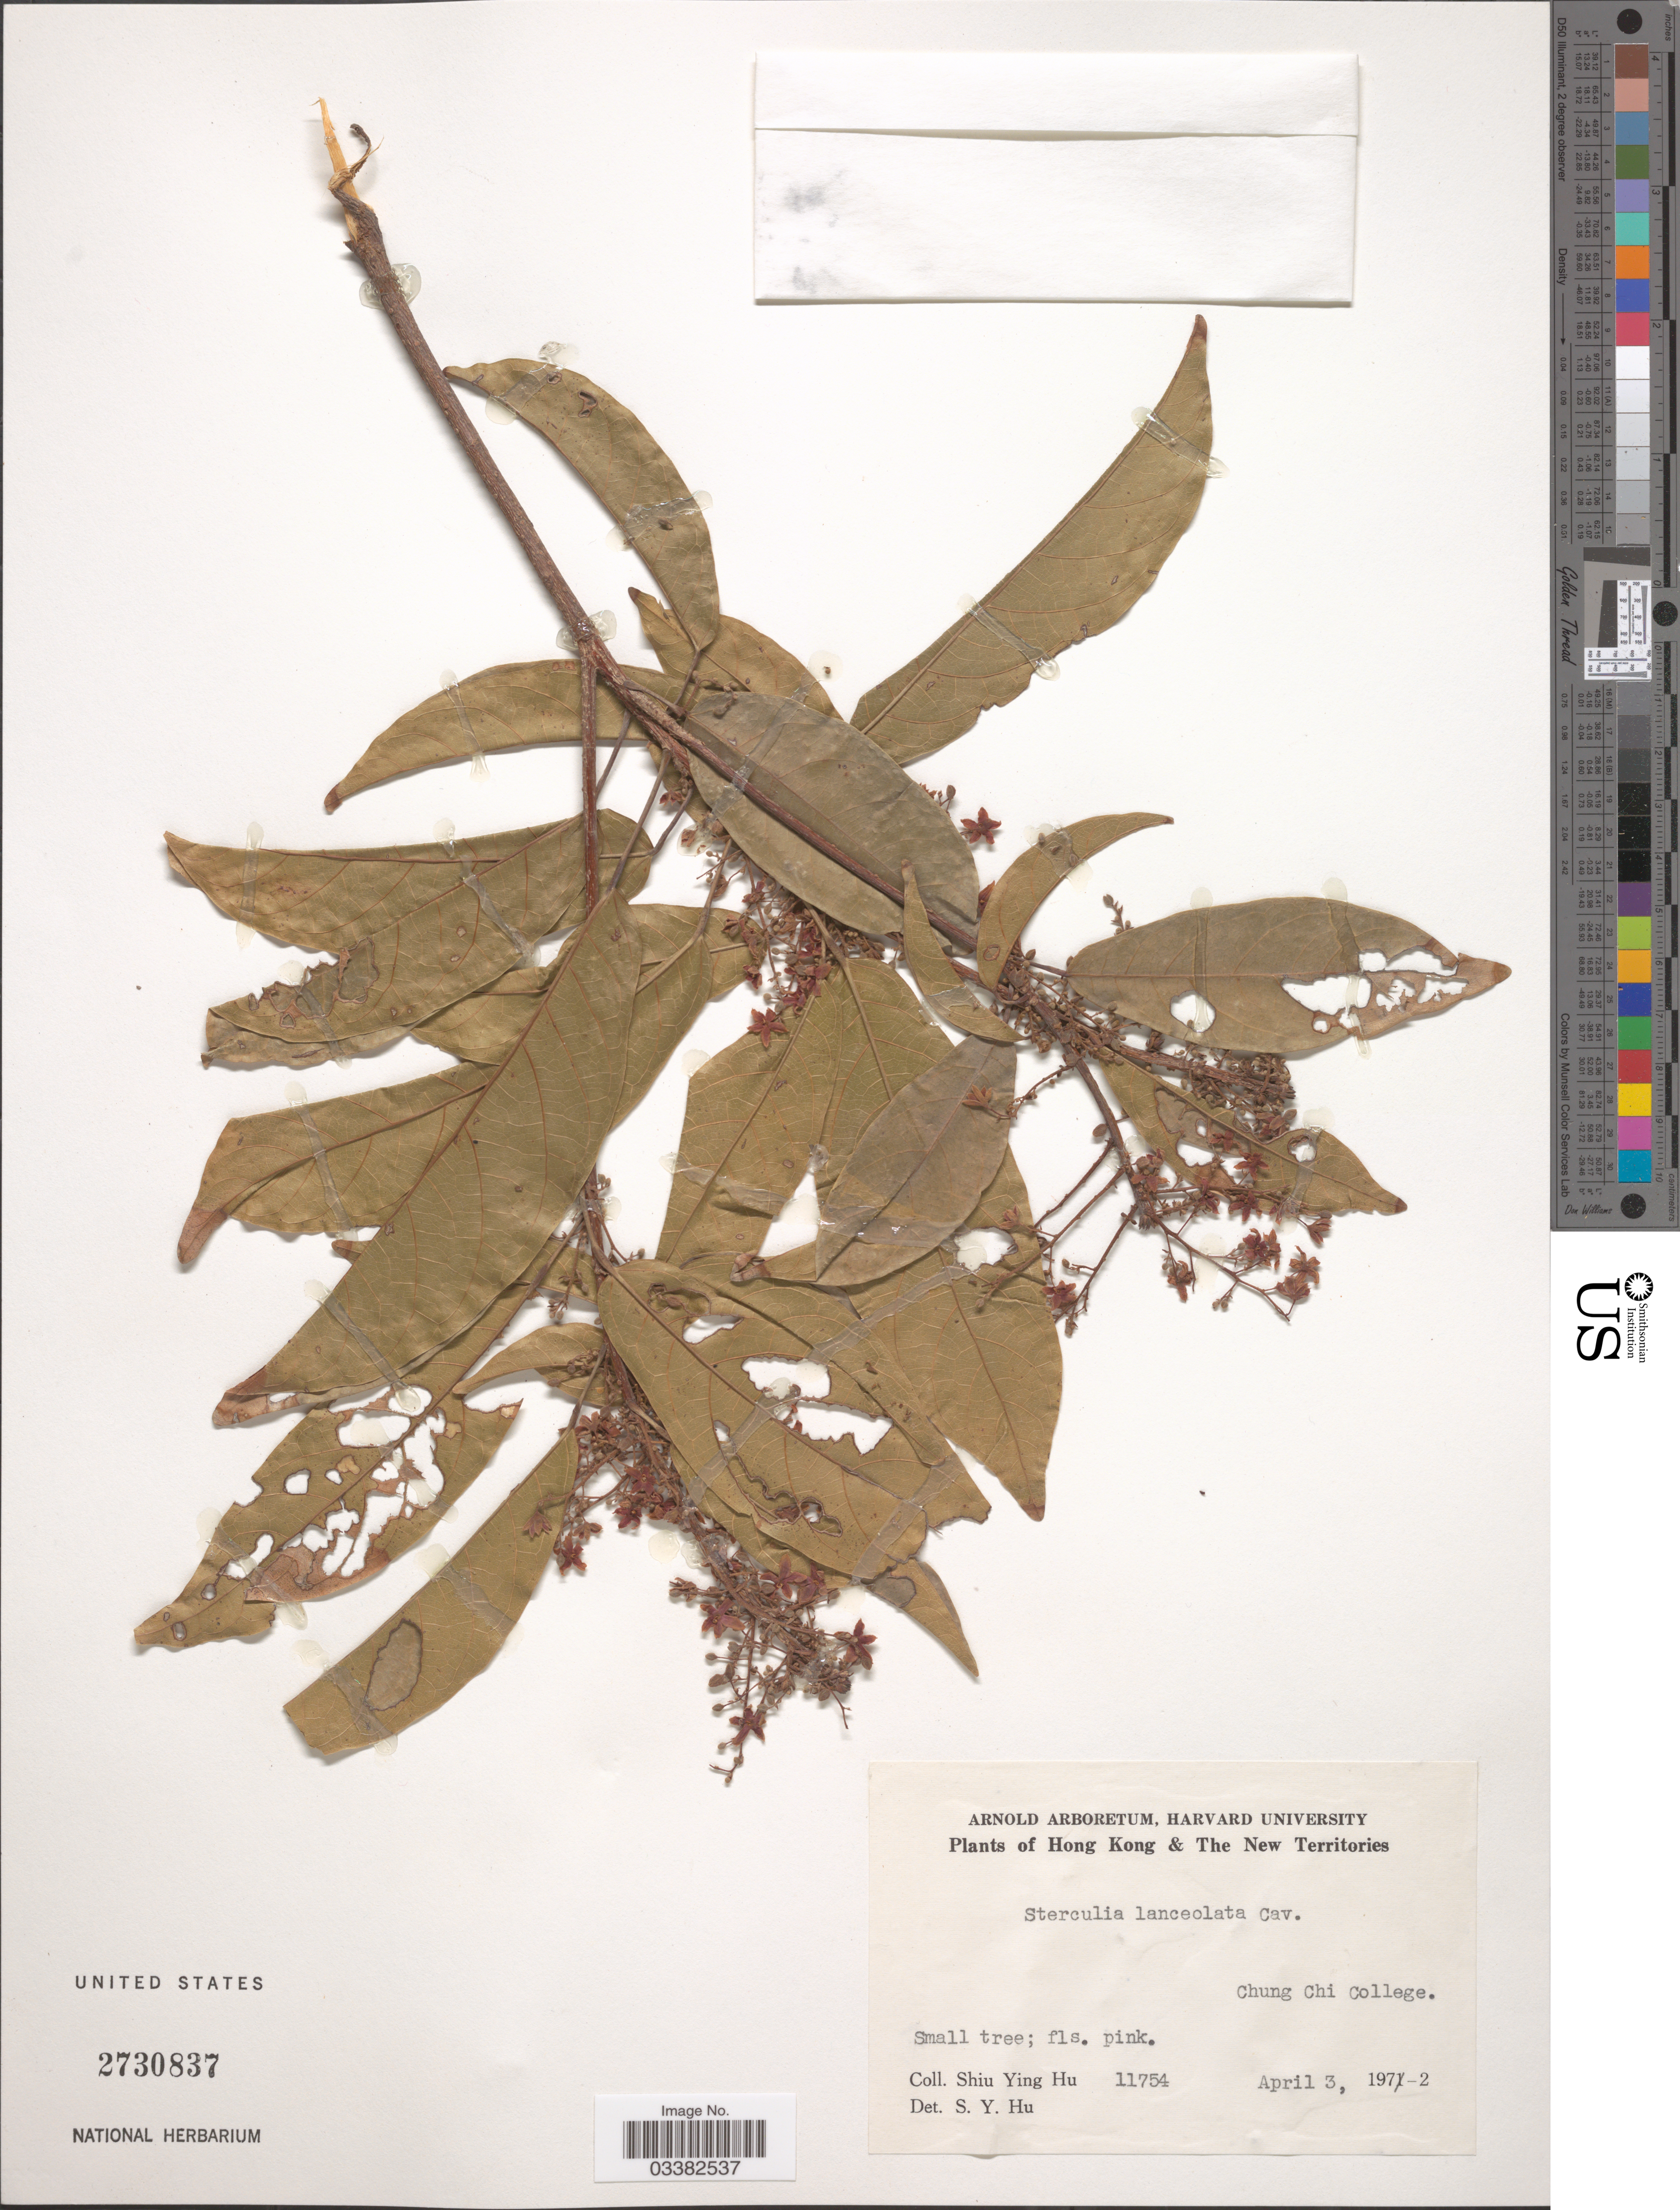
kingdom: Plantae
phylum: Tracheophyta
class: Magnoliopsida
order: Malvales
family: Malvaceae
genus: Sterculia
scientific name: Sterculia lanceolata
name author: Cav.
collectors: S. Y. Hu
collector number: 11754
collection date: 1972-04-03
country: China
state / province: Hong Kong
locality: Hong Kong & The New Territories. Chung Chi College.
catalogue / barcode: US 2730837